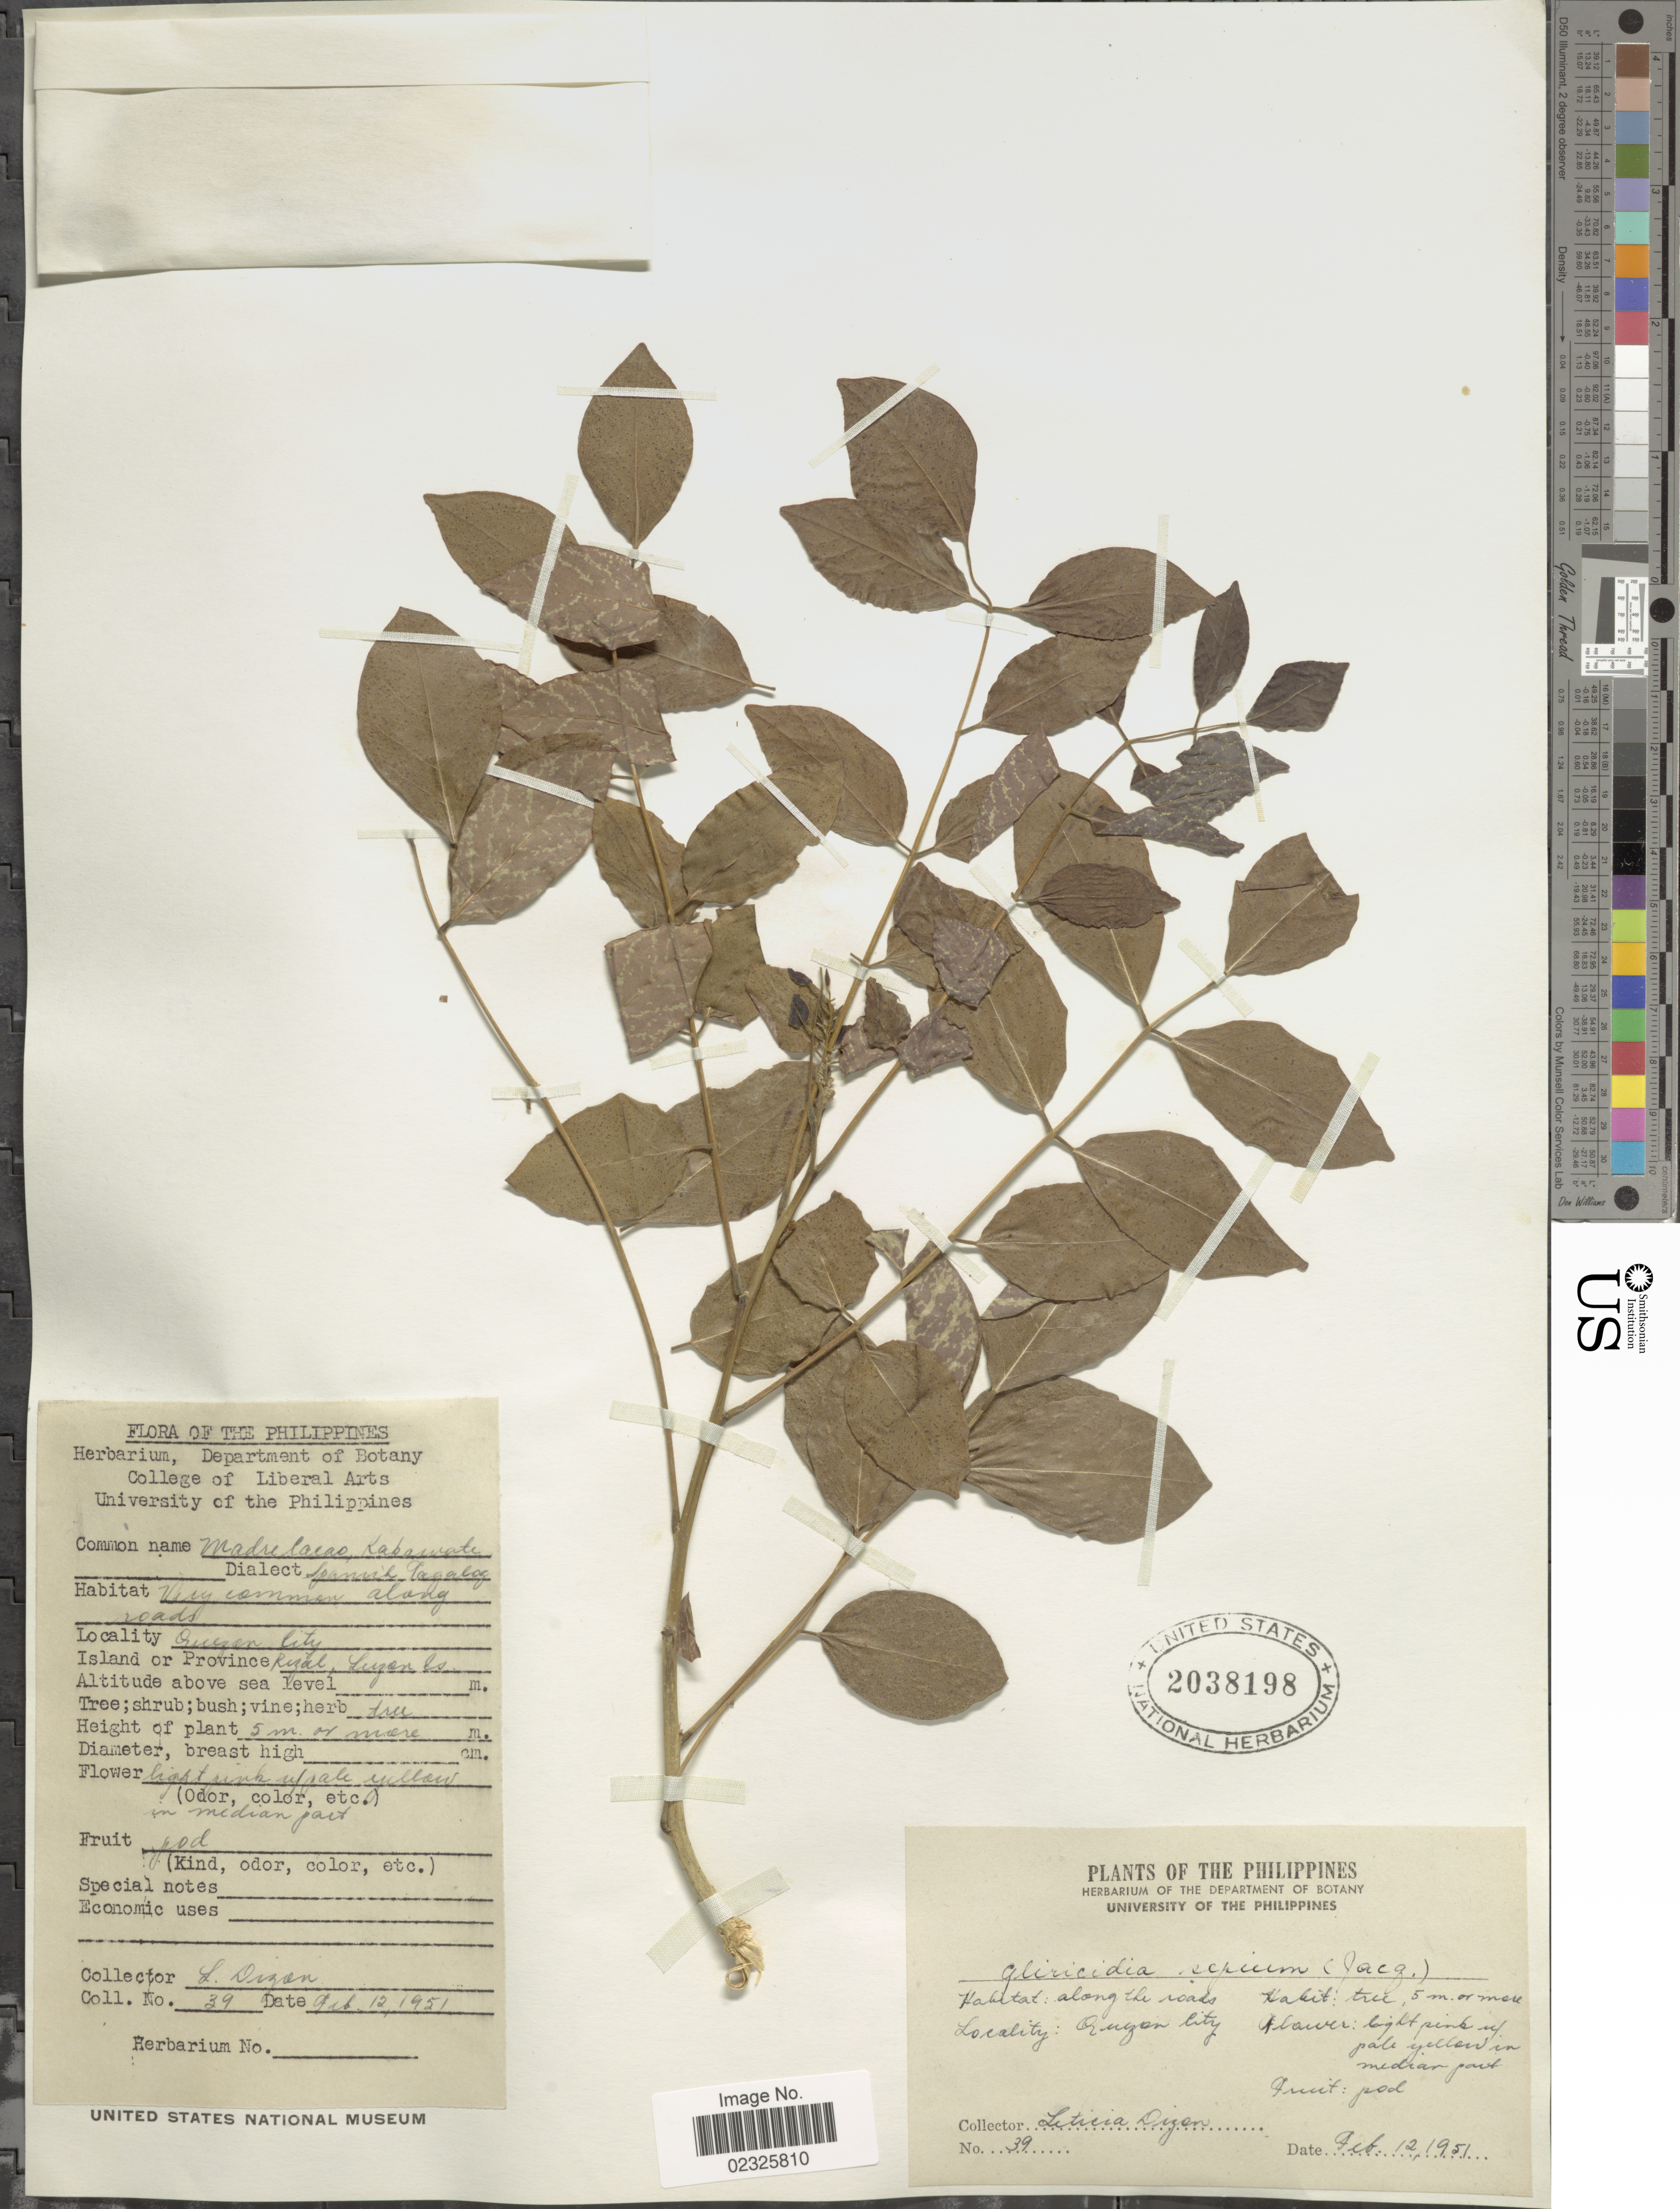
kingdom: Plantae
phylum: Tracheophyta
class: Magnoliopsida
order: Fabales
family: Fabaceae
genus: Gliricidia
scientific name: Gliricidia sepium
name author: (Jacq.) Kunth ex Walp.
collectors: L. Dizen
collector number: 39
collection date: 1951-02-12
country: Philippines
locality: Quzon City. Rizal, Luzon Is.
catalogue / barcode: US 2038198